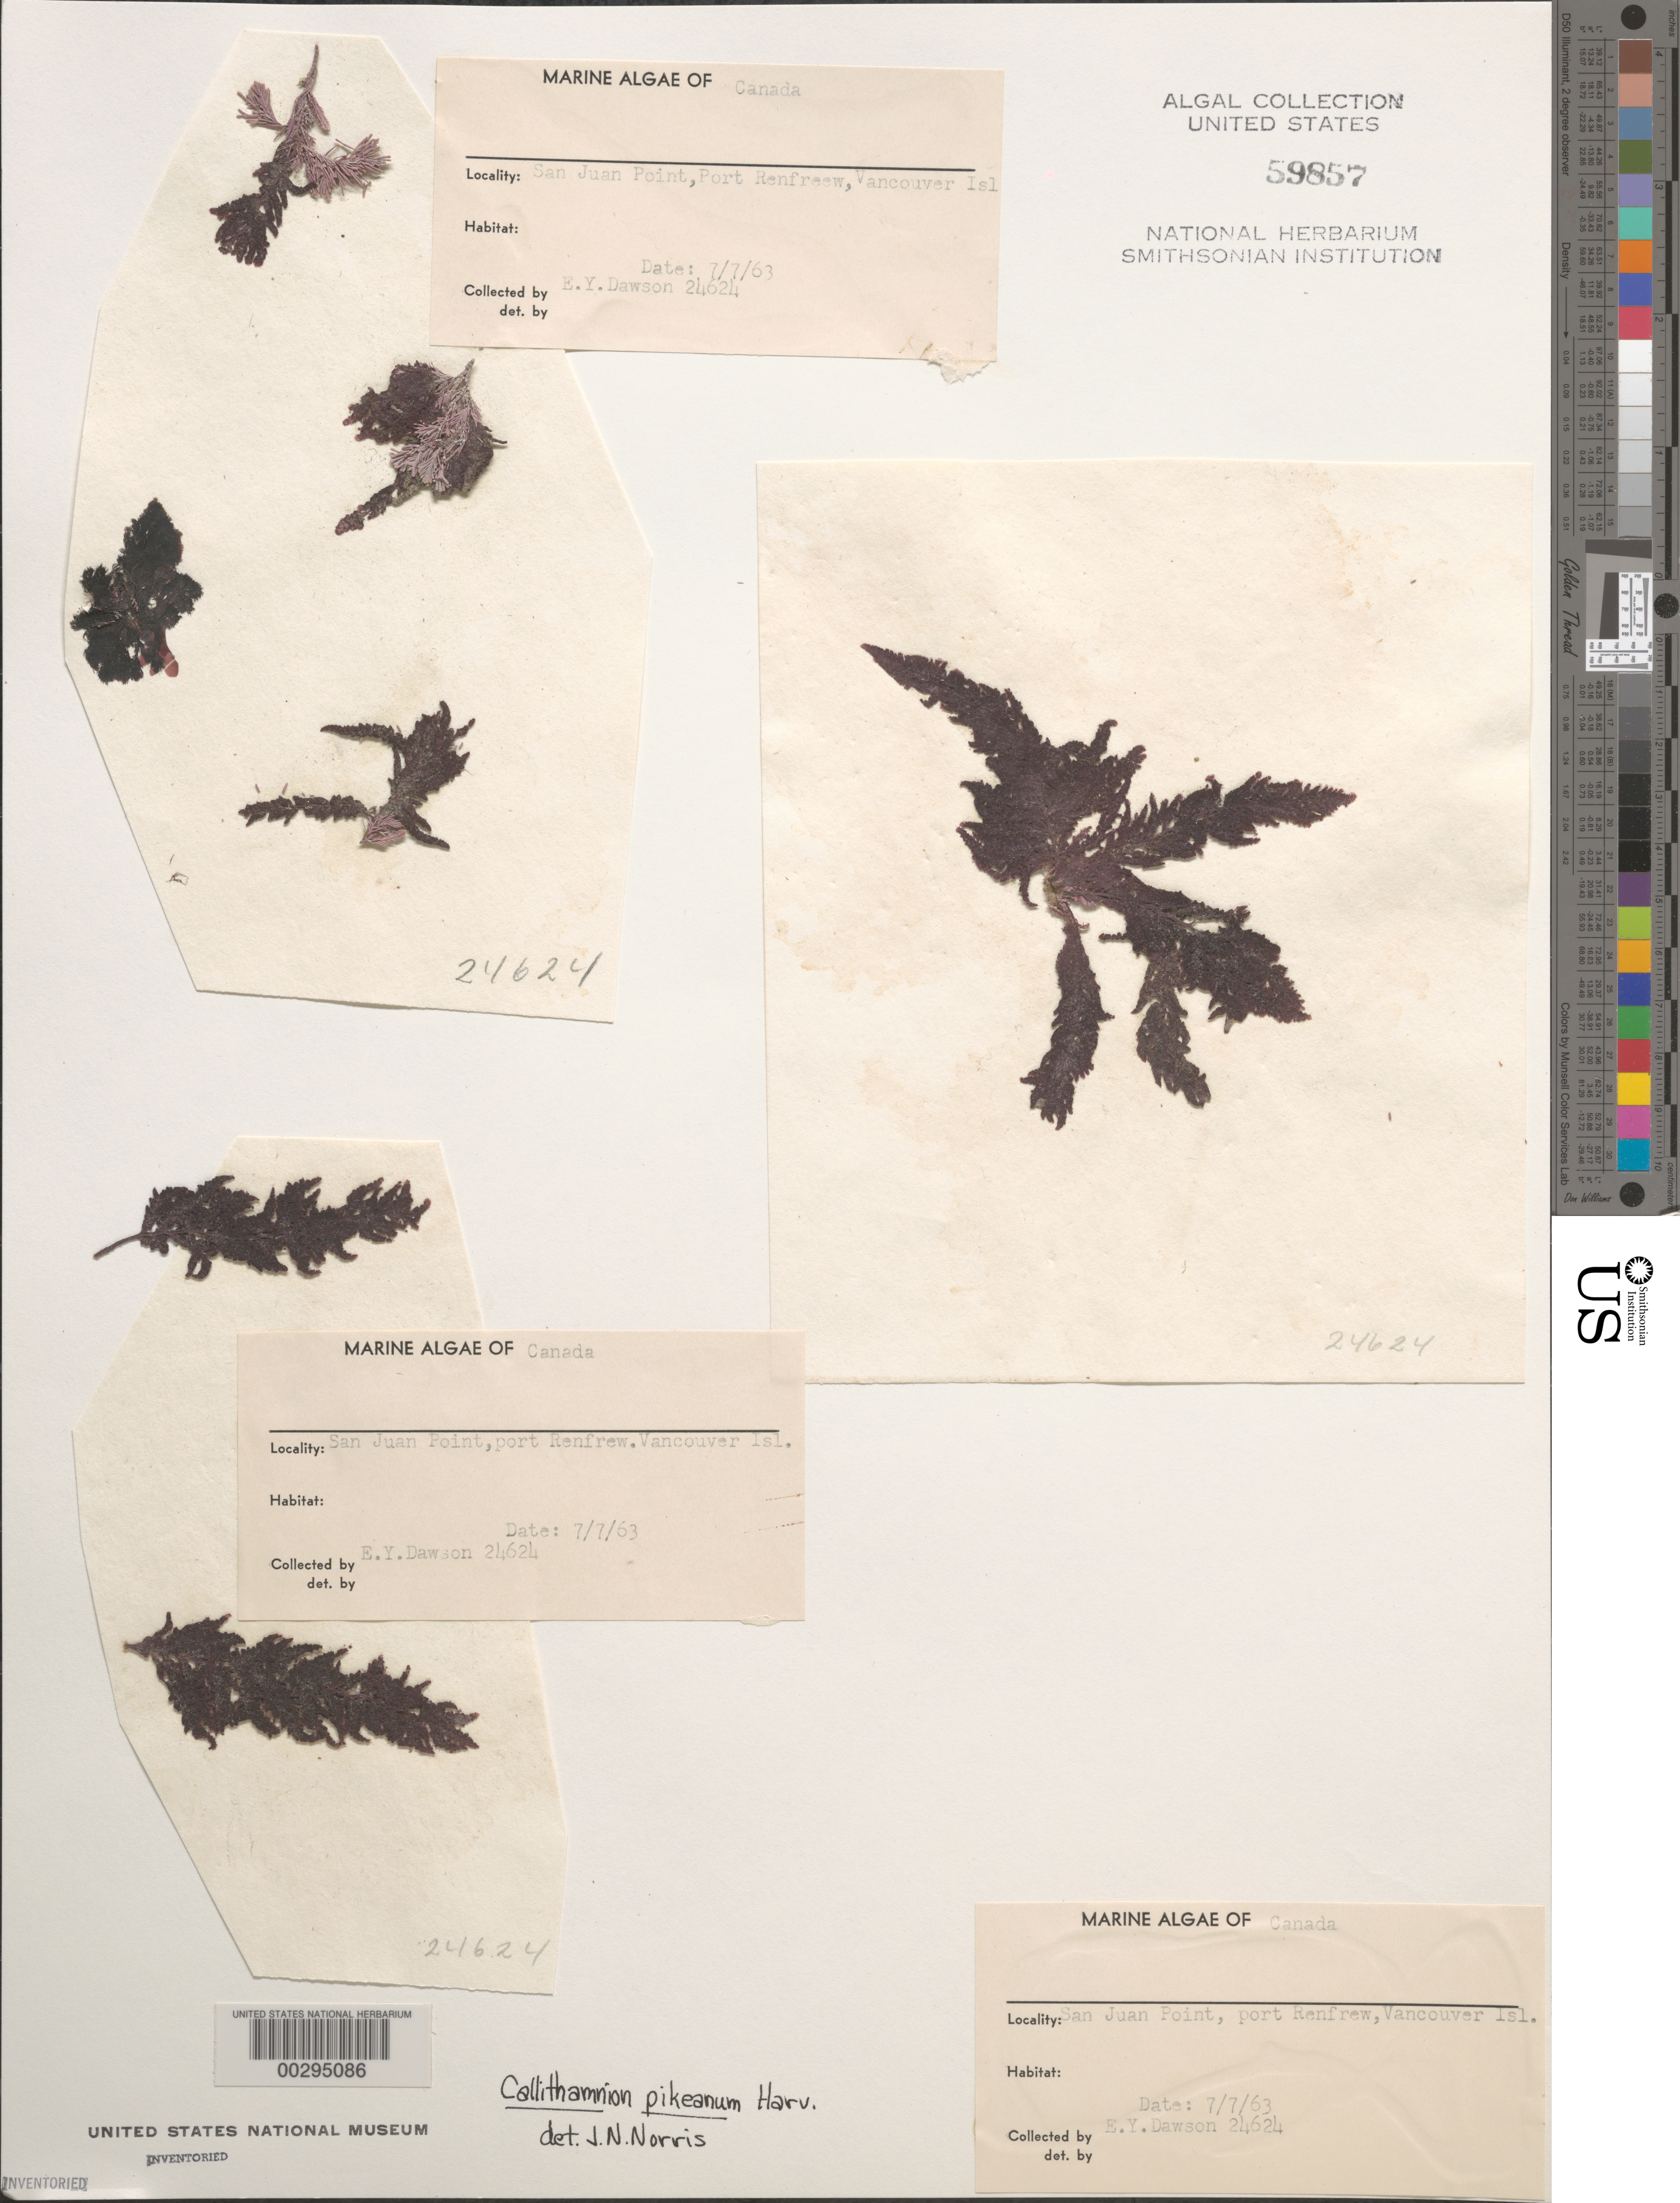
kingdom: Plantae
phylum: Rhodophyta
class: Florideophyceae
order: Ceramiales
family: Callithamniaceae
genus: Callithamnion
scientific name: Callithamnion pikeanum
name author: Harv.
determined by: Norris, James N.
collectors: E. Y. Dawson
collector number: EYD 24624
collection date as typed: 07 Jul 1963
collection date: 1963-07-07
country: Canada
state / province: British Columbia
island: Vancouver Island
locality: San Juan Point, Port Renfrew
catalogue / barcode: US 59857